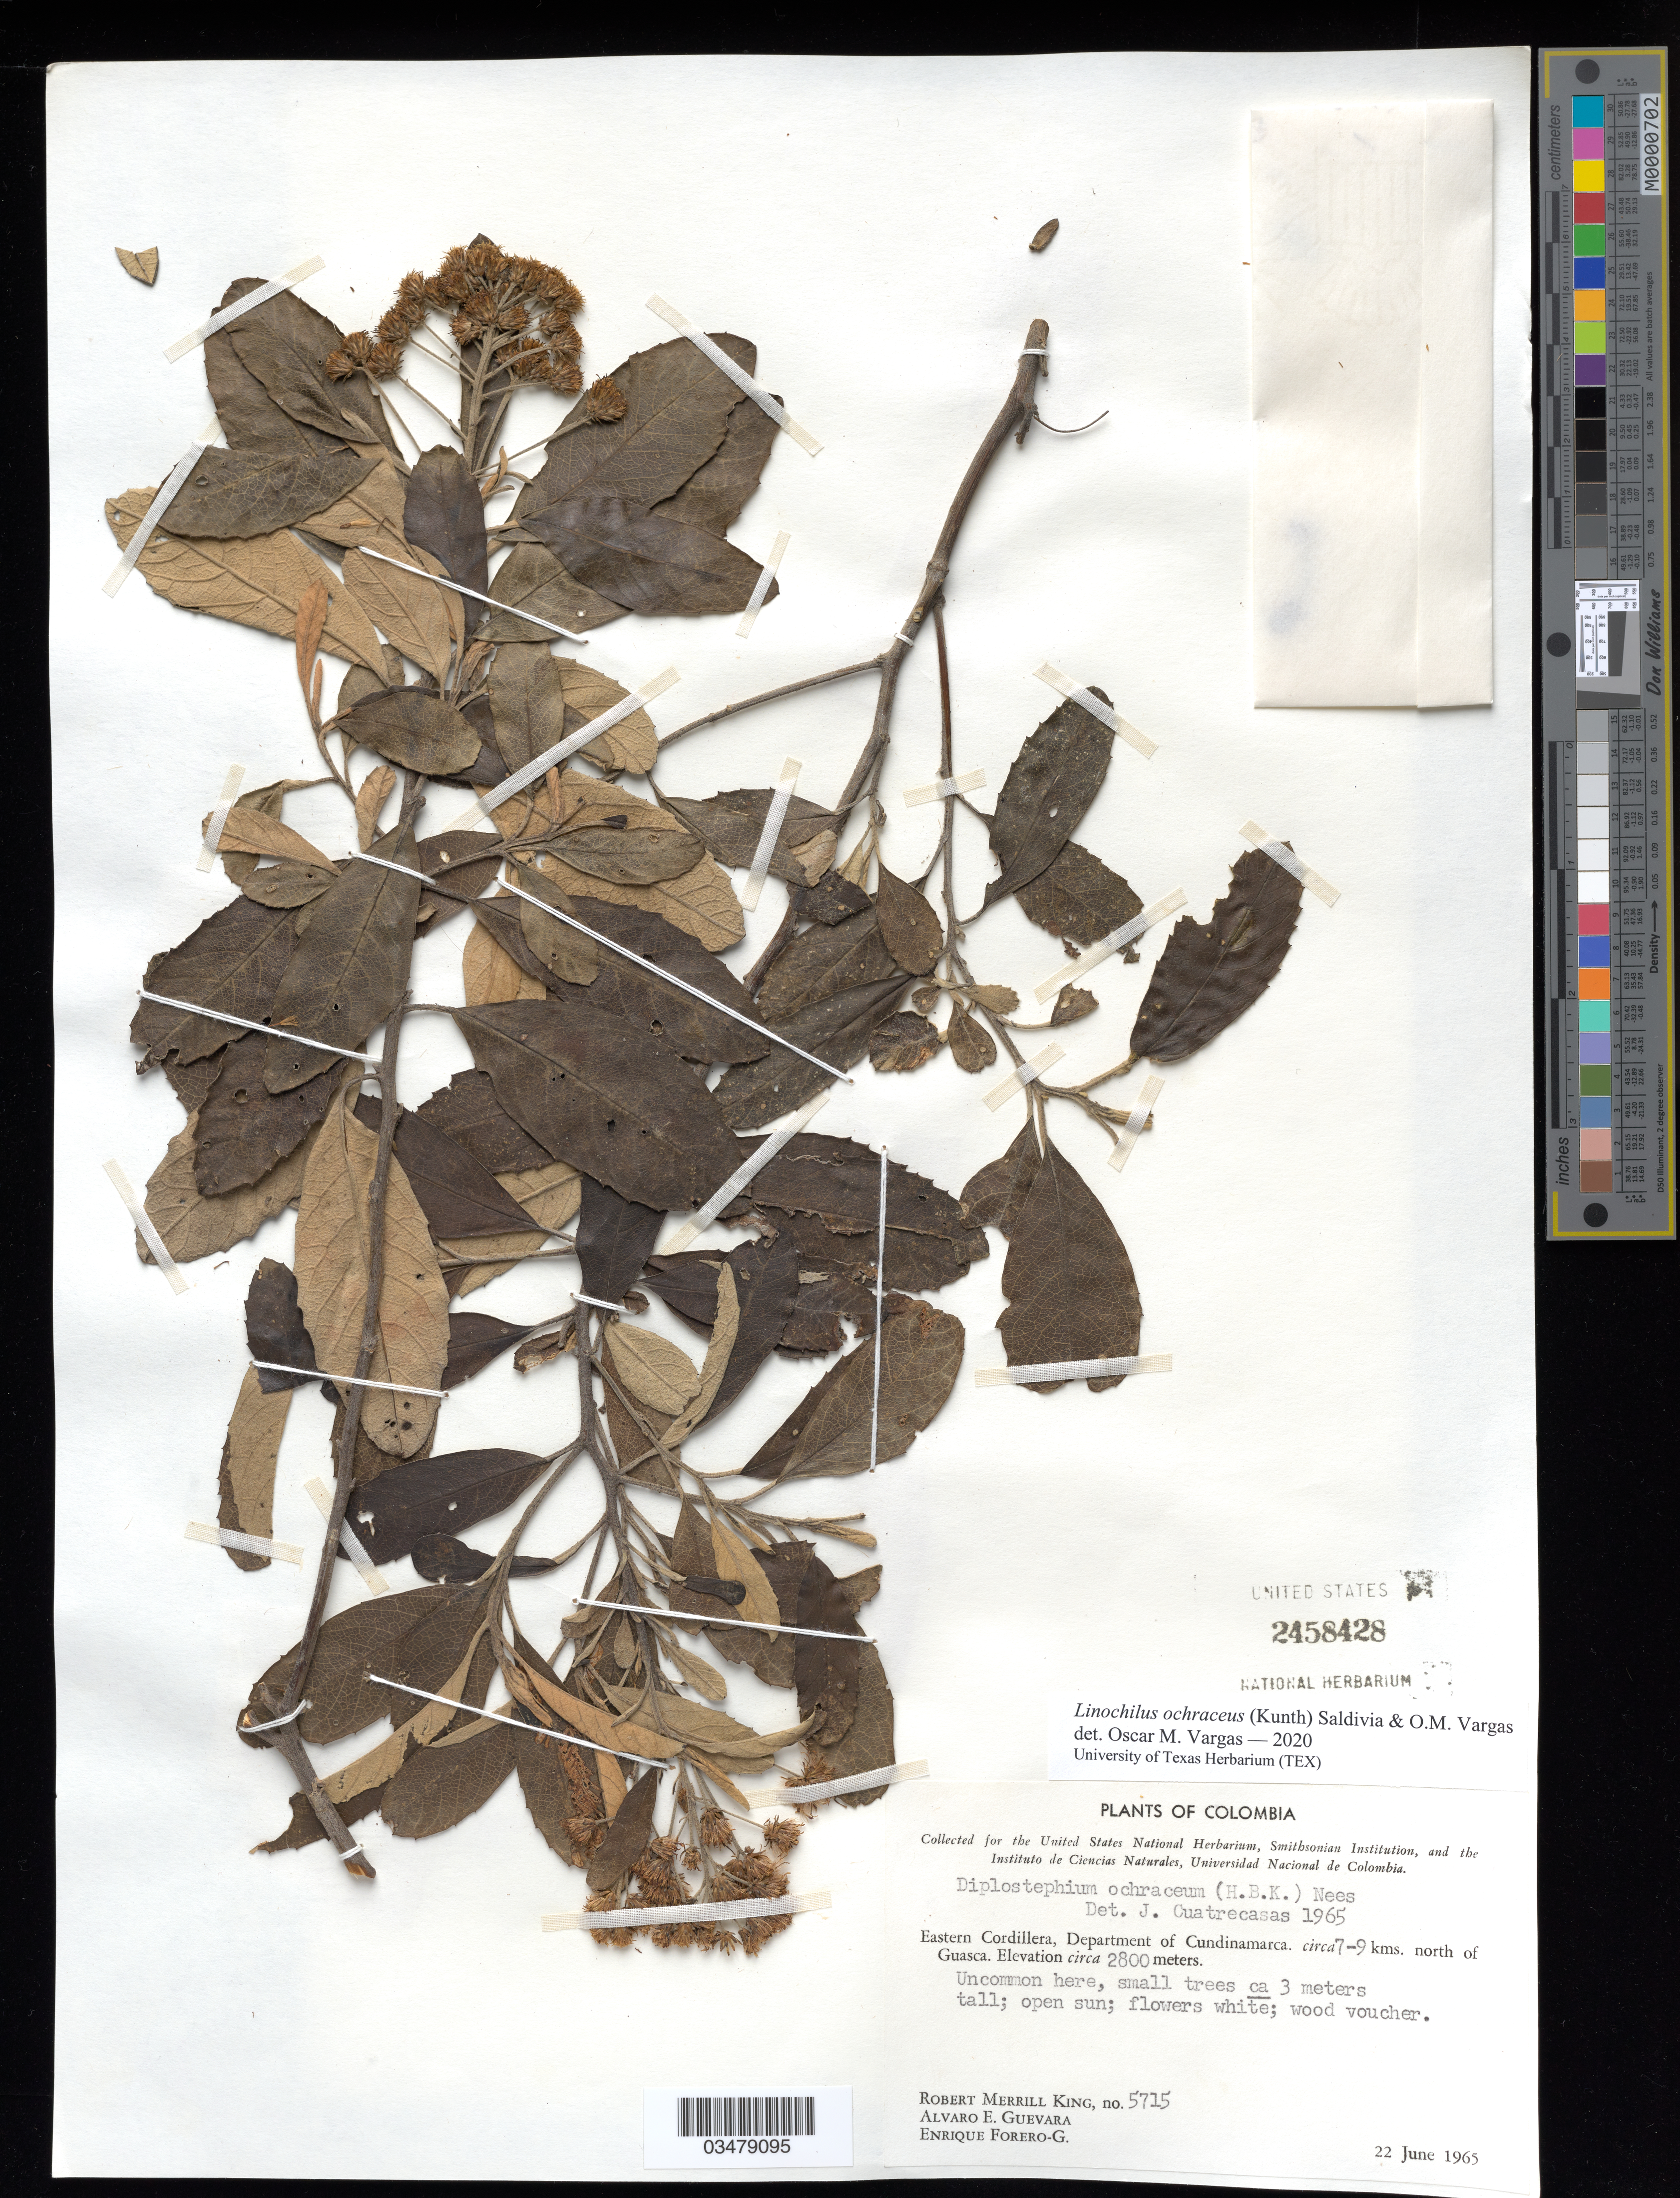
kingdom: Plantae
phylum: Tracheophyta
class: Magnoliopsida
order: Asterales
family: Asteraceae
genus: Linochilus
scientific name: Linochilus ochraceus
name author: (Kunth) Saldivia & O.M. Vargas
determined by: Vargas, Oscar M.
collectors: R. M. King, A. E. Guevara & E. Forero G.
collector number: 5715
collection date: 1965-06-22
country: Colombia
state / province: Cundinamarca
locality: Eastern Cordillera, Department of Cundinamarca. circa 7-9 kms. north of Guasca.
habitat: Uncommon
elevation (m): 2800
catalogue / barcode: US 2458428